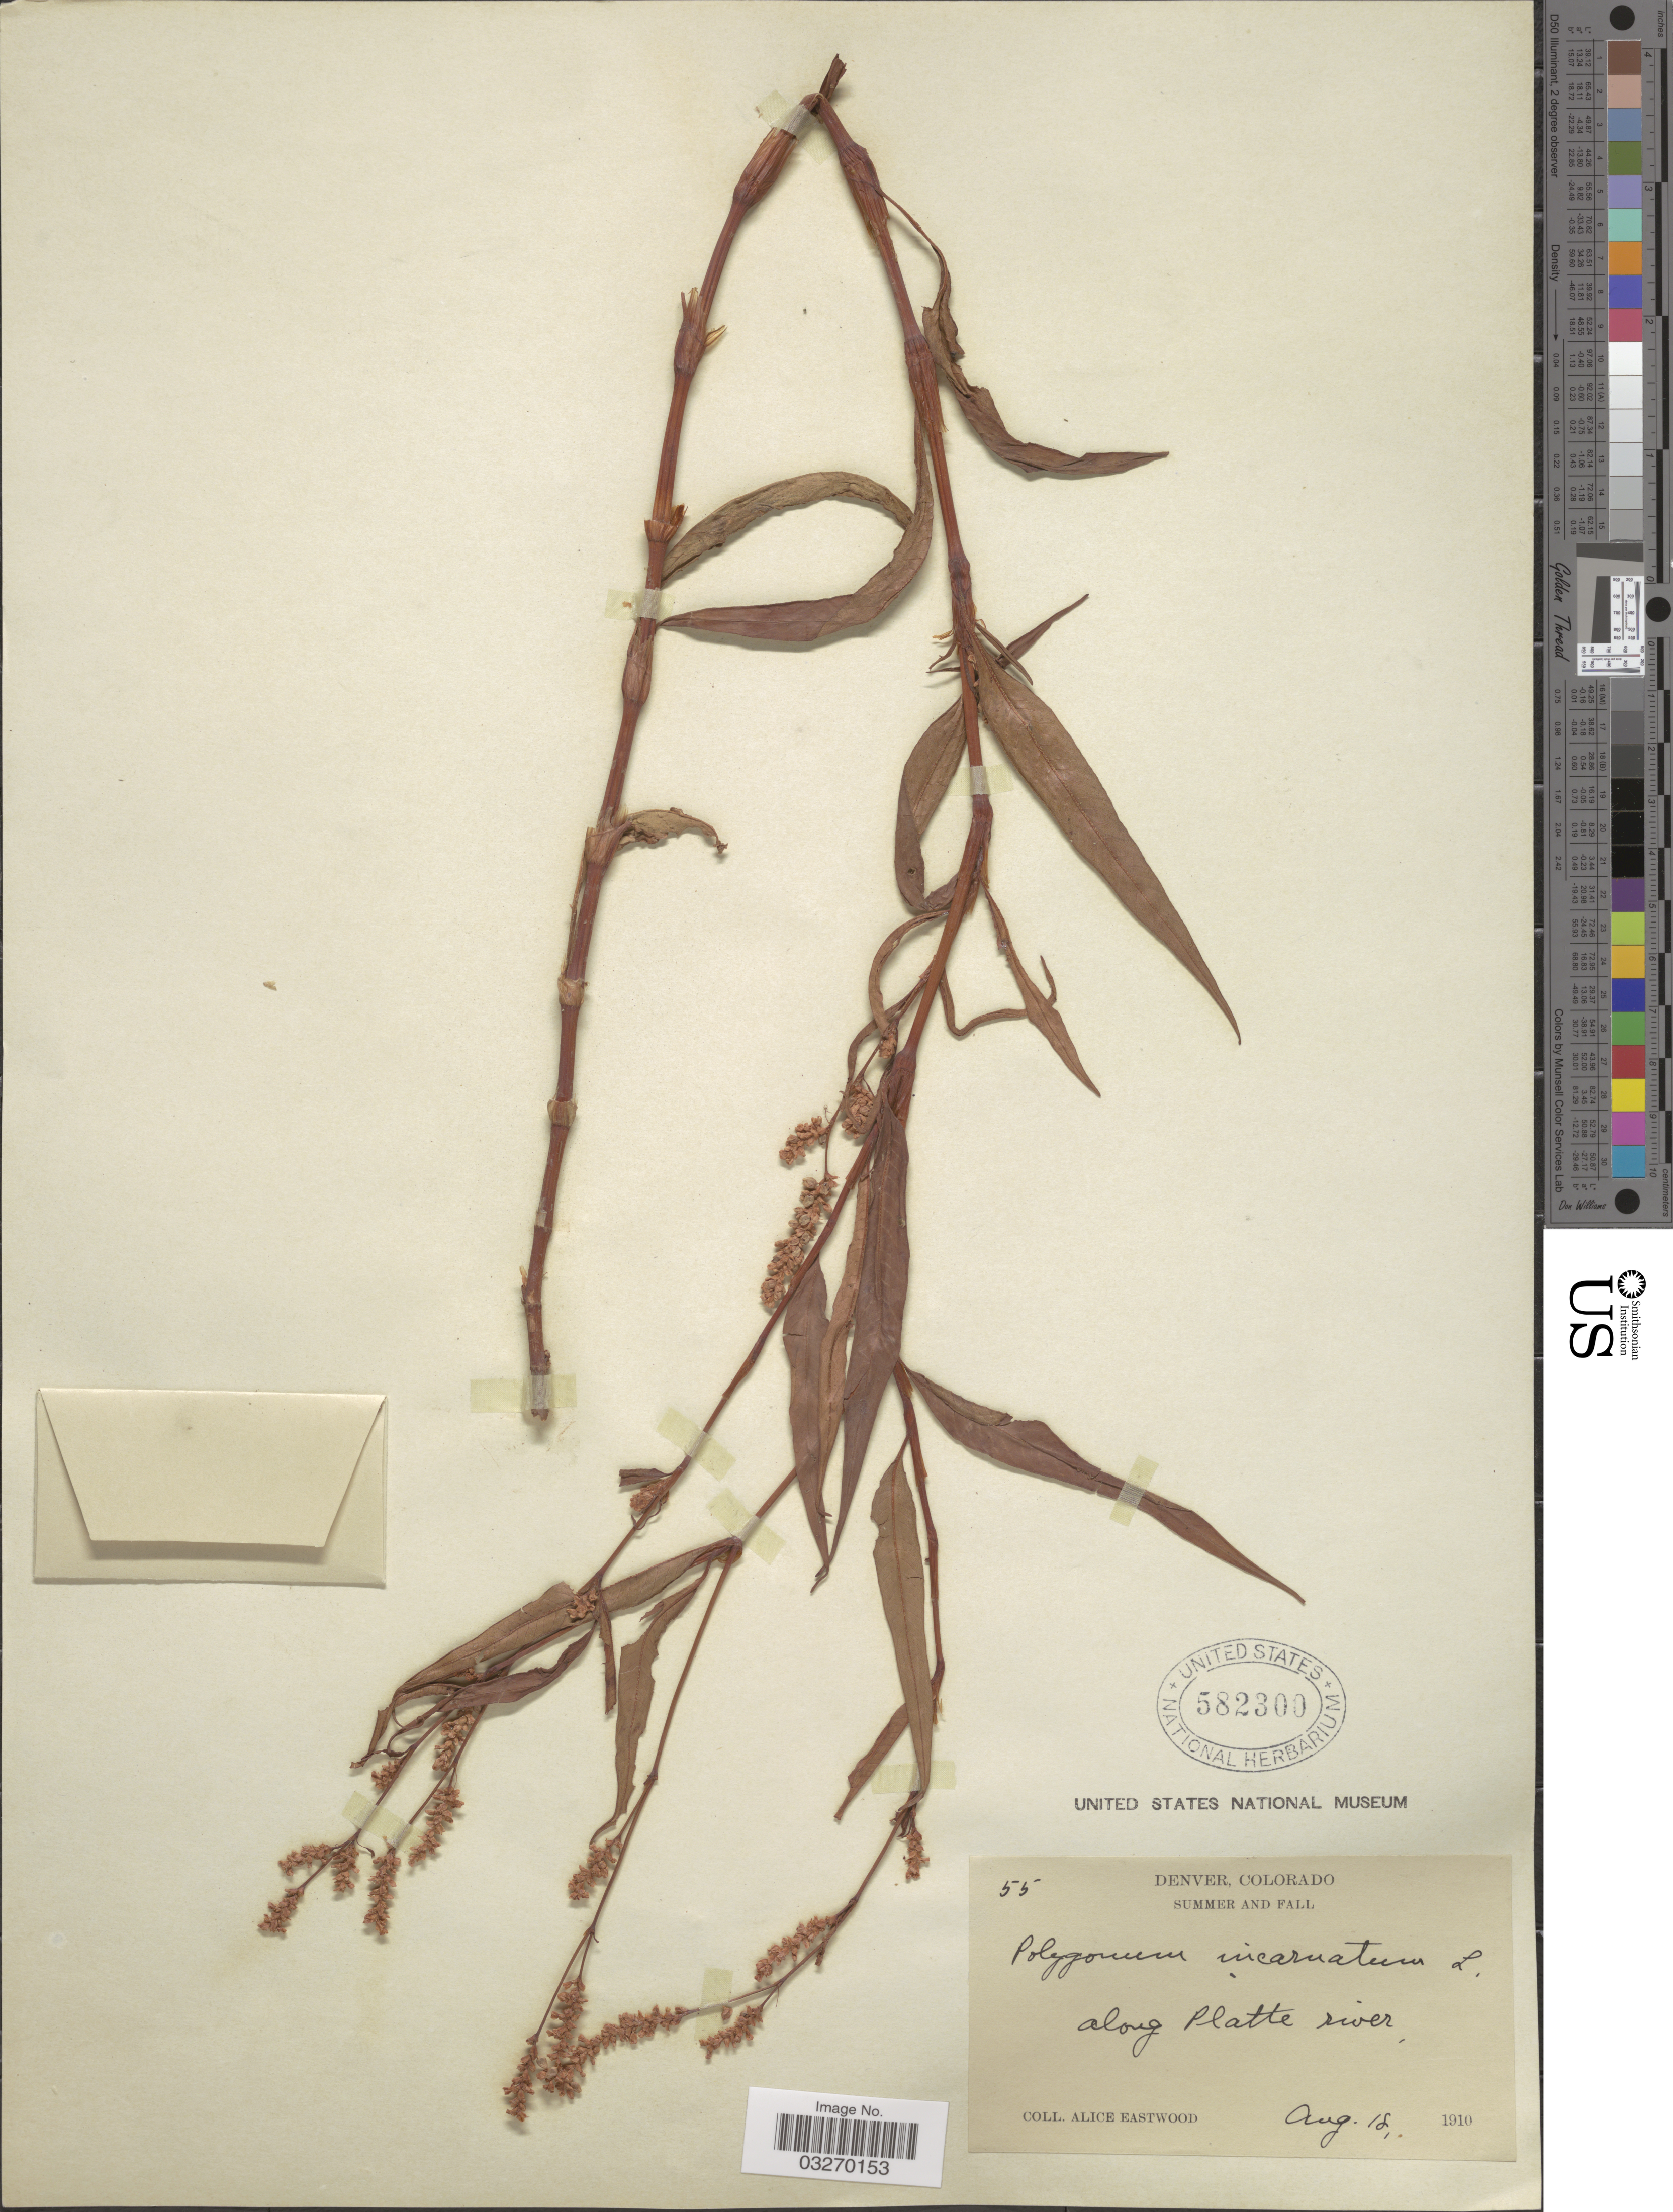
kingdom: Plantae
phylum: Tracheophyta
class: Magnoliopsida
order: Caryophyllales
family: Polygonaceae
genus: Persicaria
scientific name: Persicaria lapathifolia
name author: (L.) Delarbre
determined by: Atha, D. E.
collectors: A. Eastwood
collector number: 55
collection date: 1910-08-18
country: United States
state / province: Colorado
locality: Along Platte river.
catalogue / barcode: US 582300